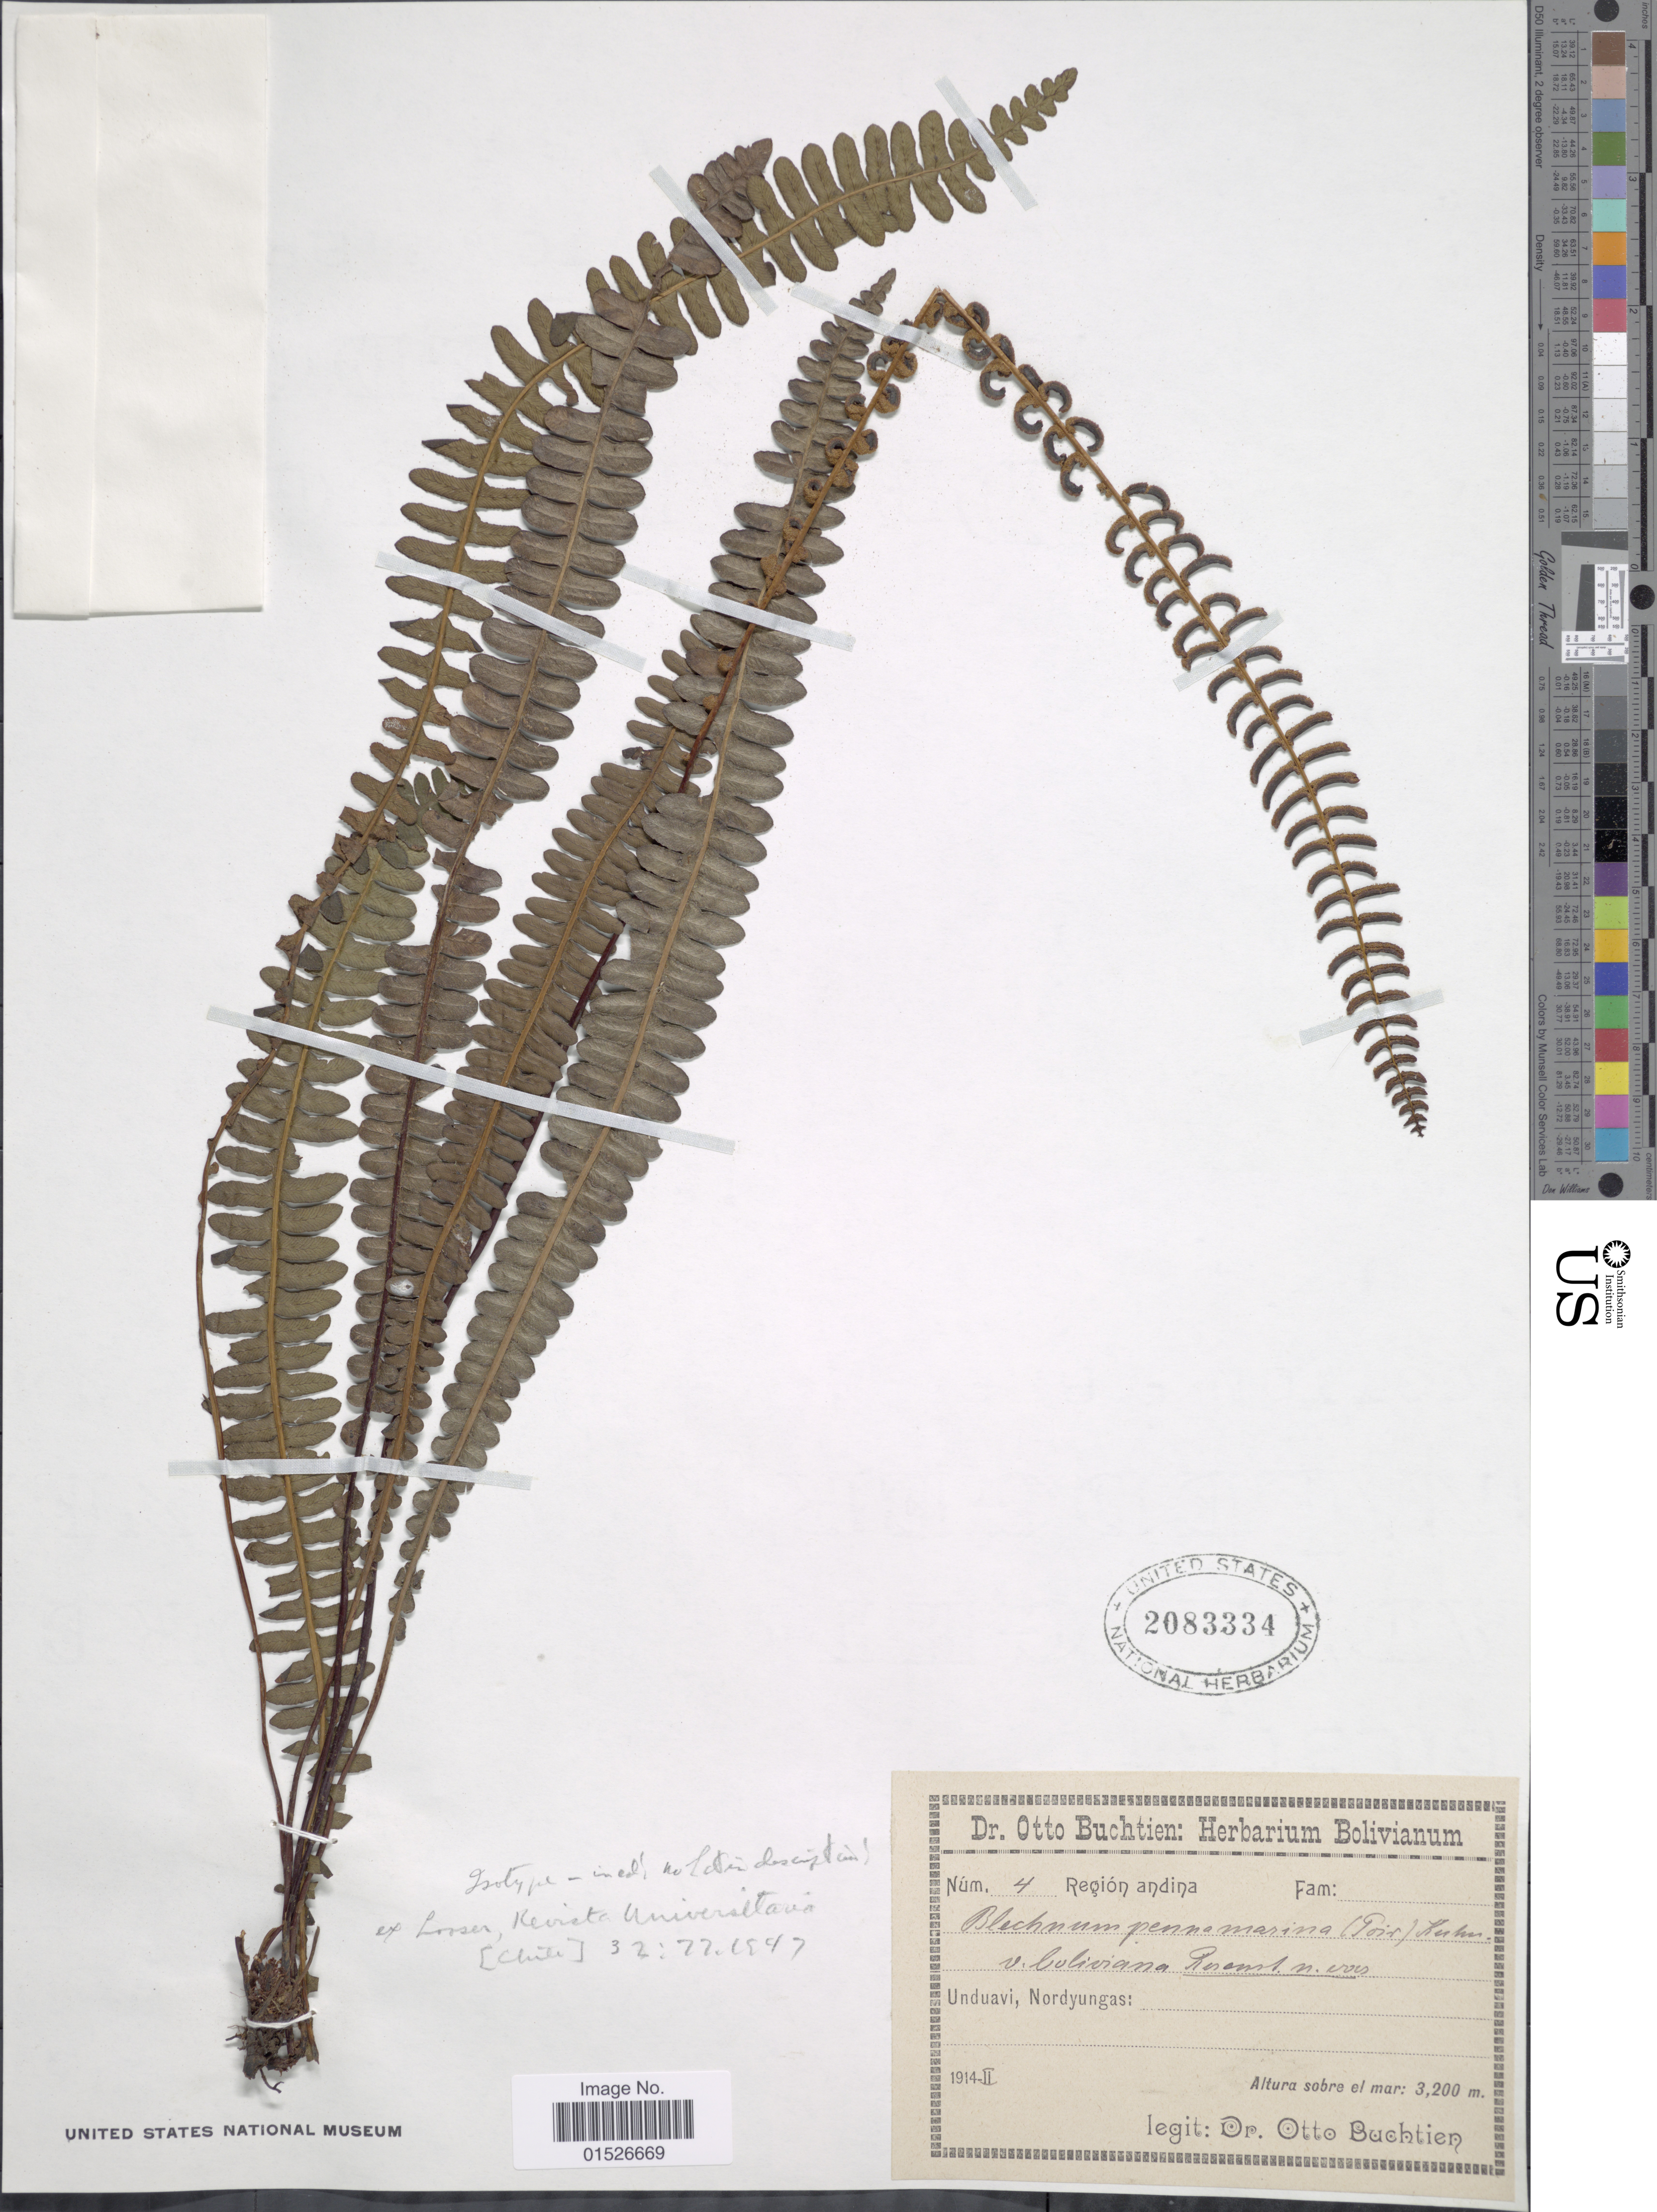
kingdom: Plantae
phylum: Tracheophyta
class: Polypodiopsida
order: Polypodiales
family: Blechnaceae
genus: Blechnum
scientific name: Blechnum penna-marina subsp. bolivianum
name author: Rosenst. ex Looser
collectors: O. Buchtien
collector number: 4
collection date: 1914-02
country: Bolivia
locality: Region andina, Unduavi, Nordyungas.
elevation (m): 3200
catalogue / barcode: US 2083334